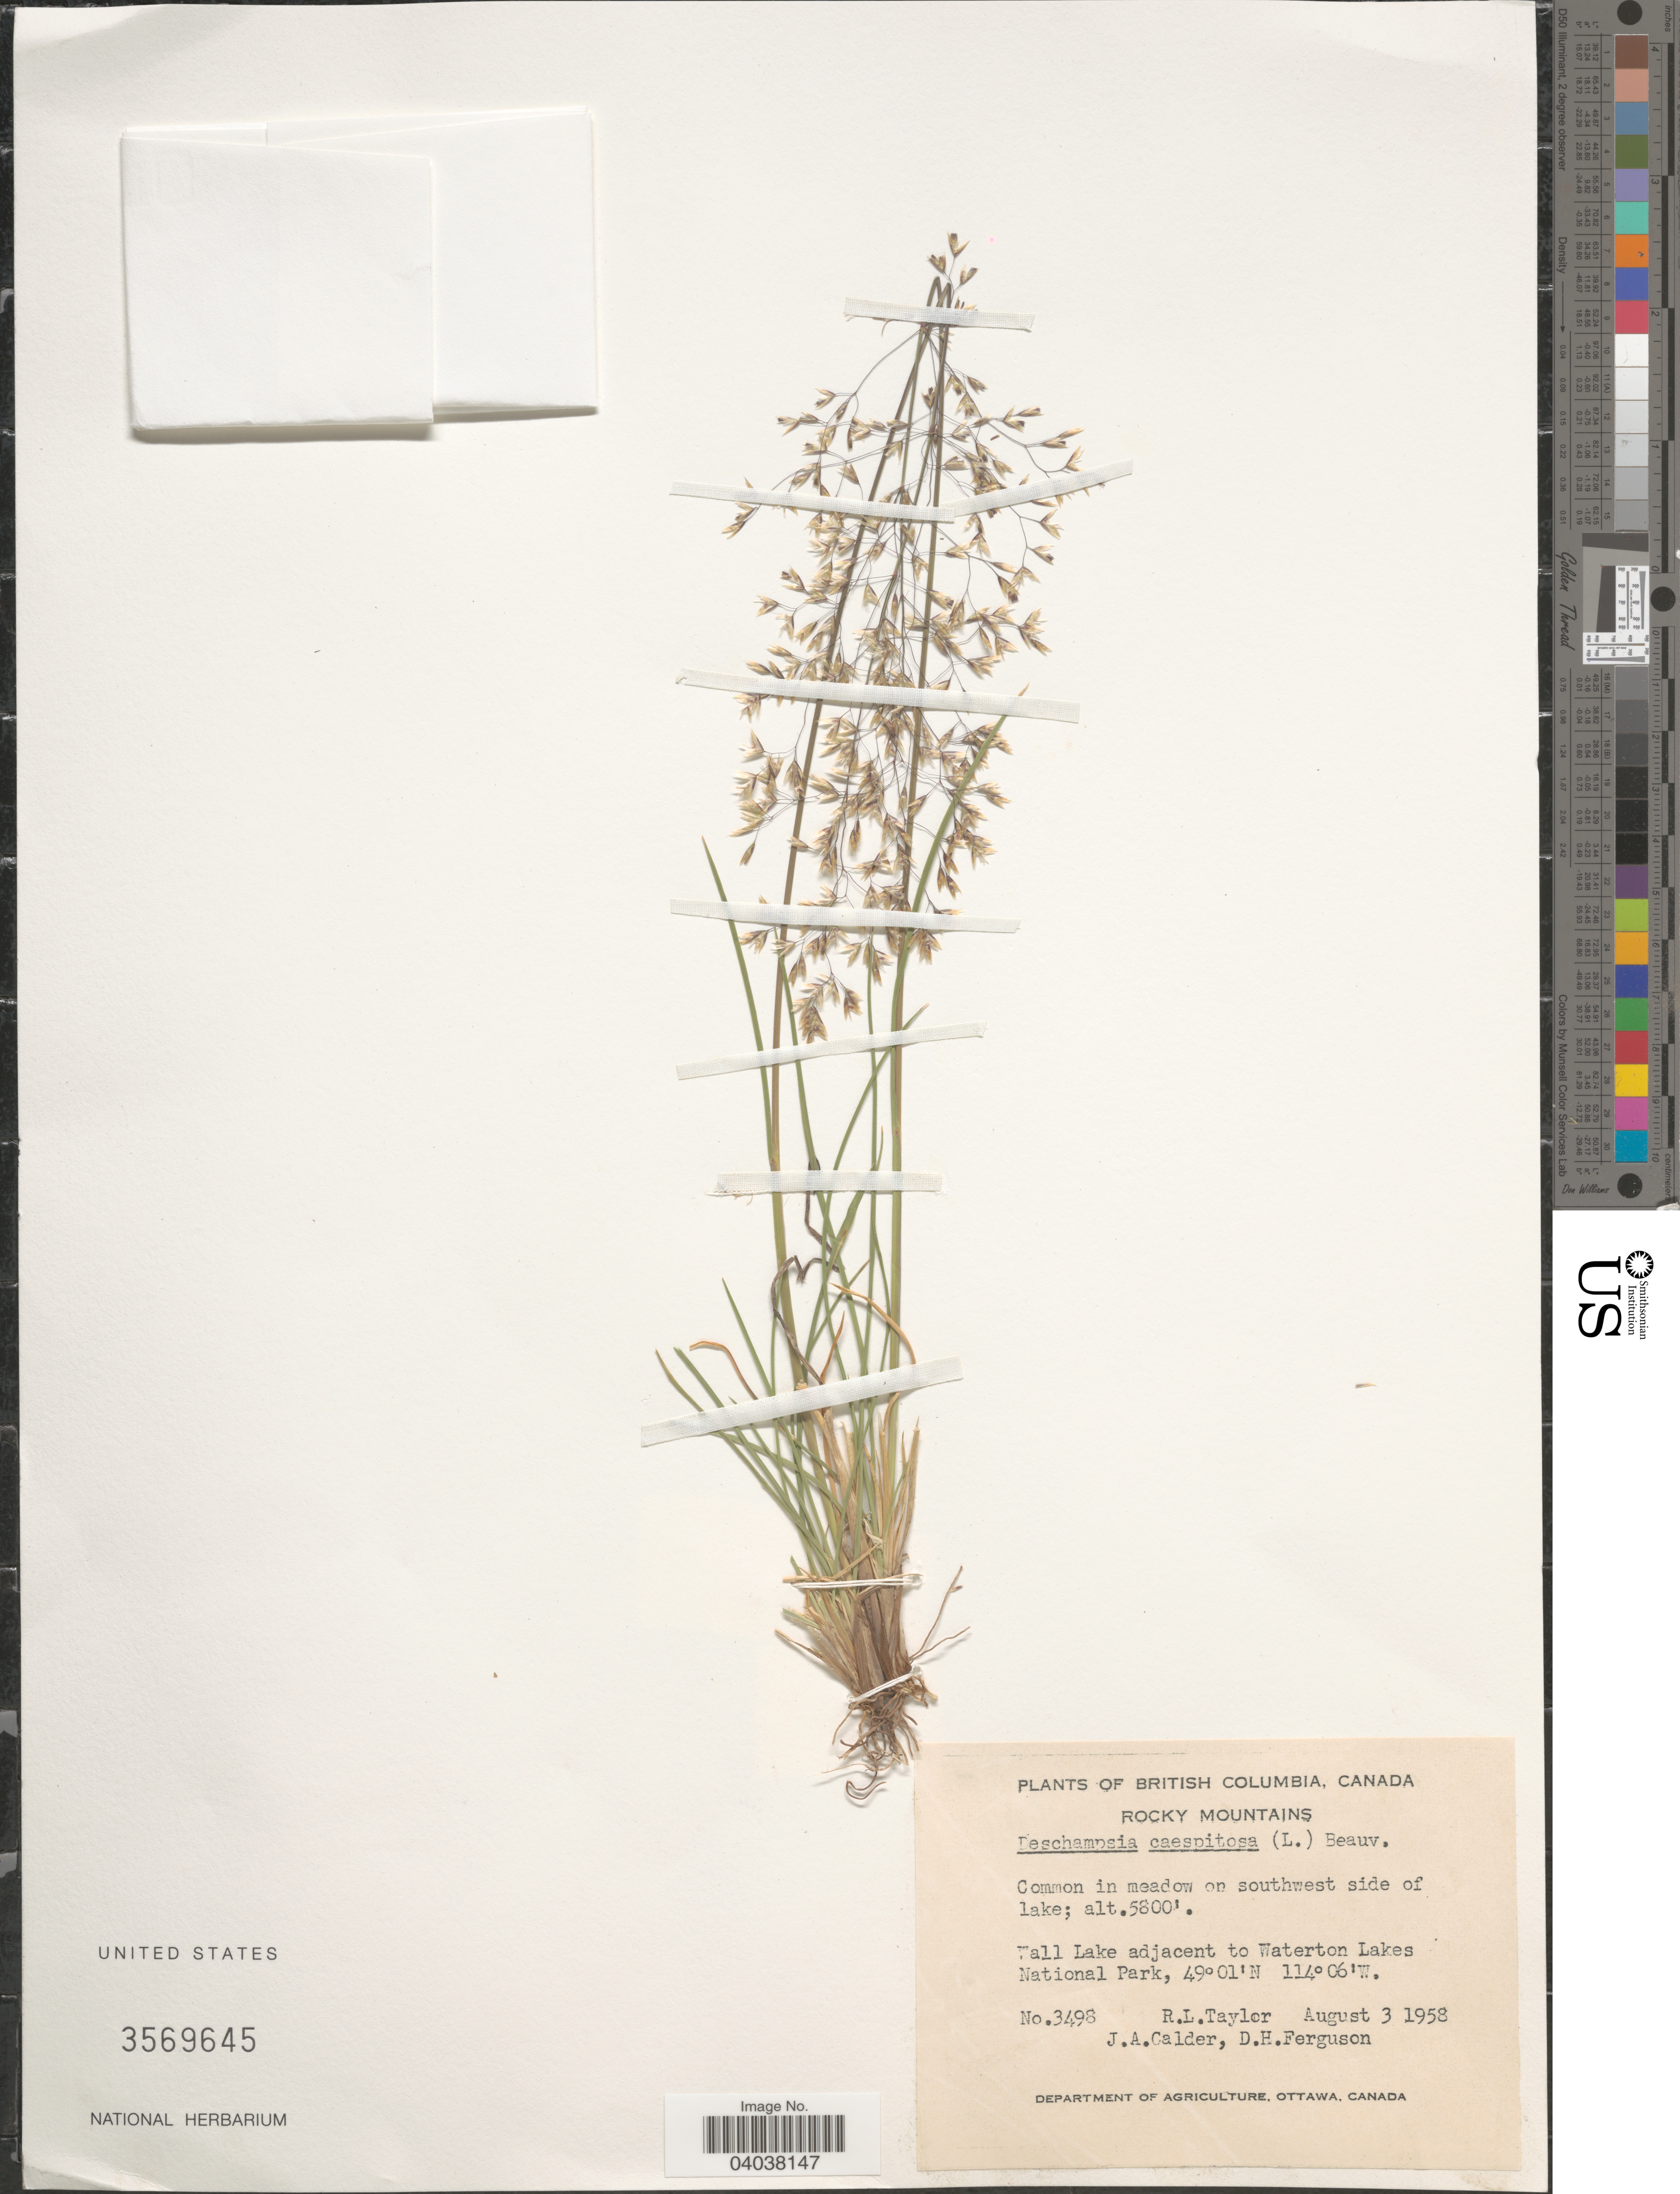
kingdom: Plantae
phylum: Tracheophyta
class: Liliopsida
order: Poales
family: Poaceae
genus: Deschampsia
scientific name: Deschampsia cespitosa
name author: (L.) P. Beauv.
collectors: R. Taylor, J. A. Calder & D. Ferguson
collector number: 3498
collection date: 1958-08-03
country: Canada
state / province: British Columbia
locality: Rocky Mountains. On southwest side of lake. Wall Lake adjacent to Waterton Lakes National Park.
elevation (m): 1768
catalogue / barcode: US 3569645